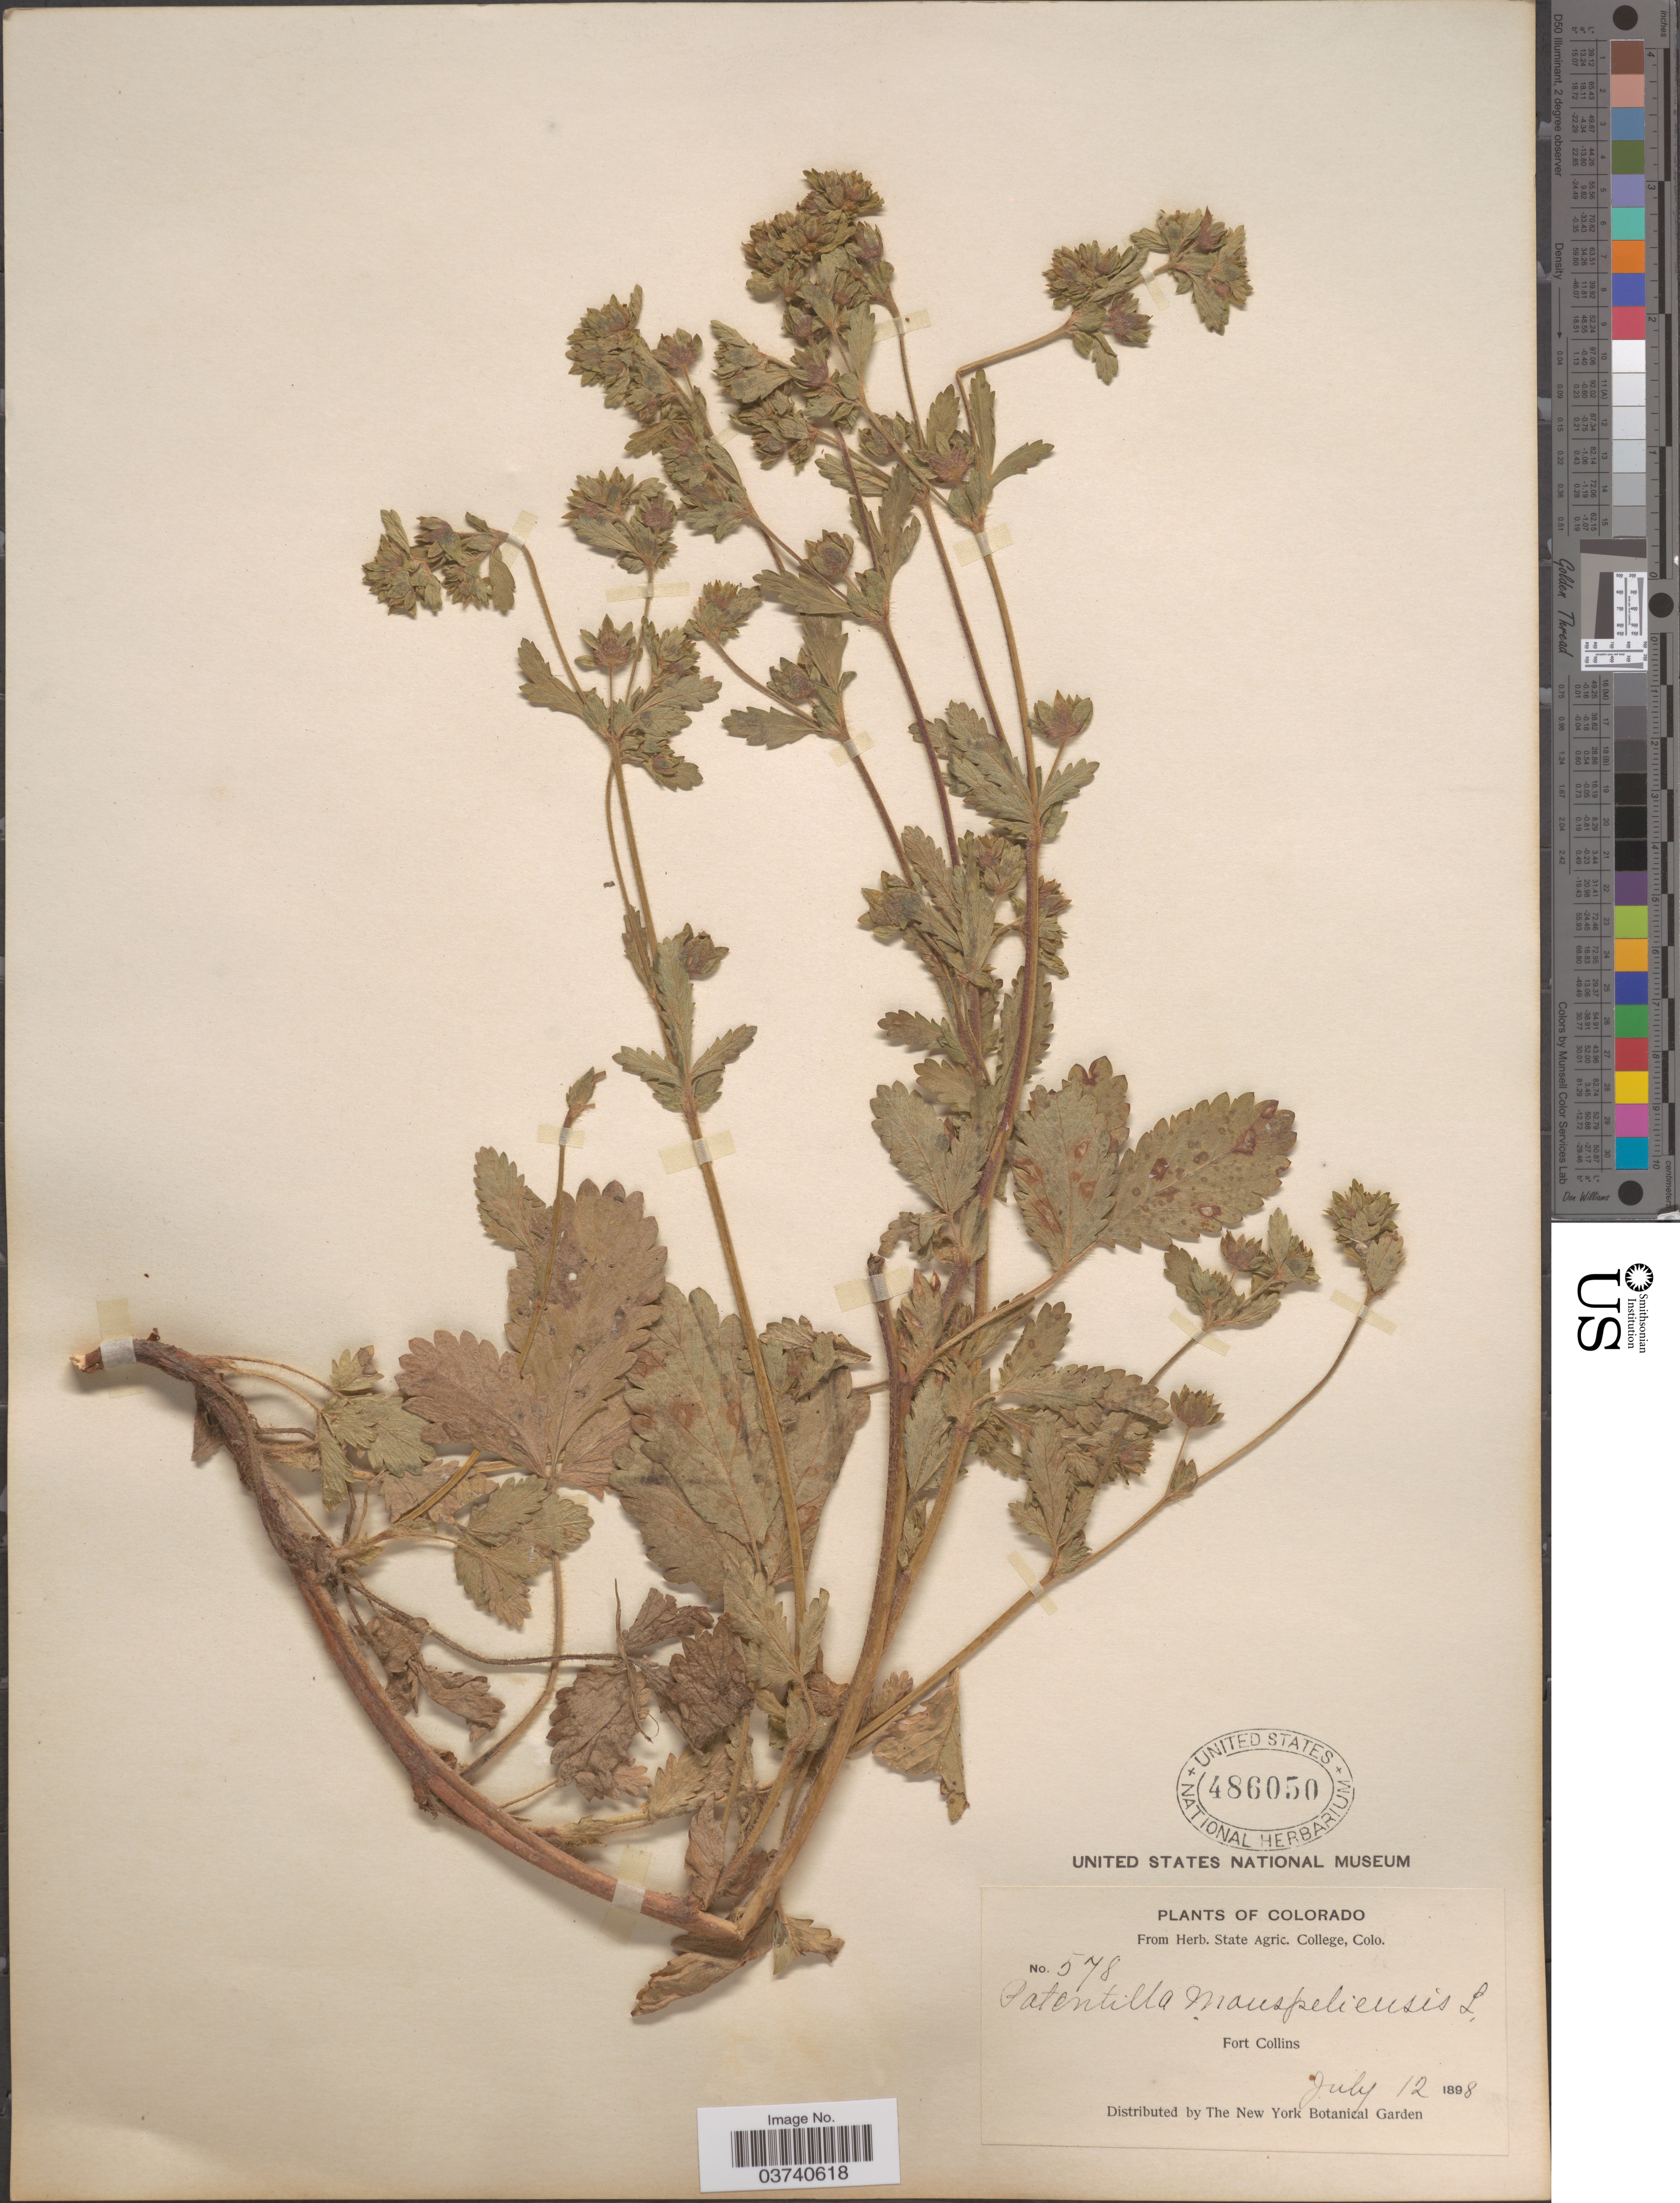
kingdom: Plantae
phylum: Tracheophyta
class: Magnoliopsida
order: Rosales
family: Rosaceae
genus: Potentilla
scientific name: Potentilla norvegica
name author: L.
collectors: New York Botanical Gardens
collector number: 578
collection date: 1898-07-12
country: United States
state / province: Colorado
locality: Fort Collins.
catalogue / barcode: US 486050